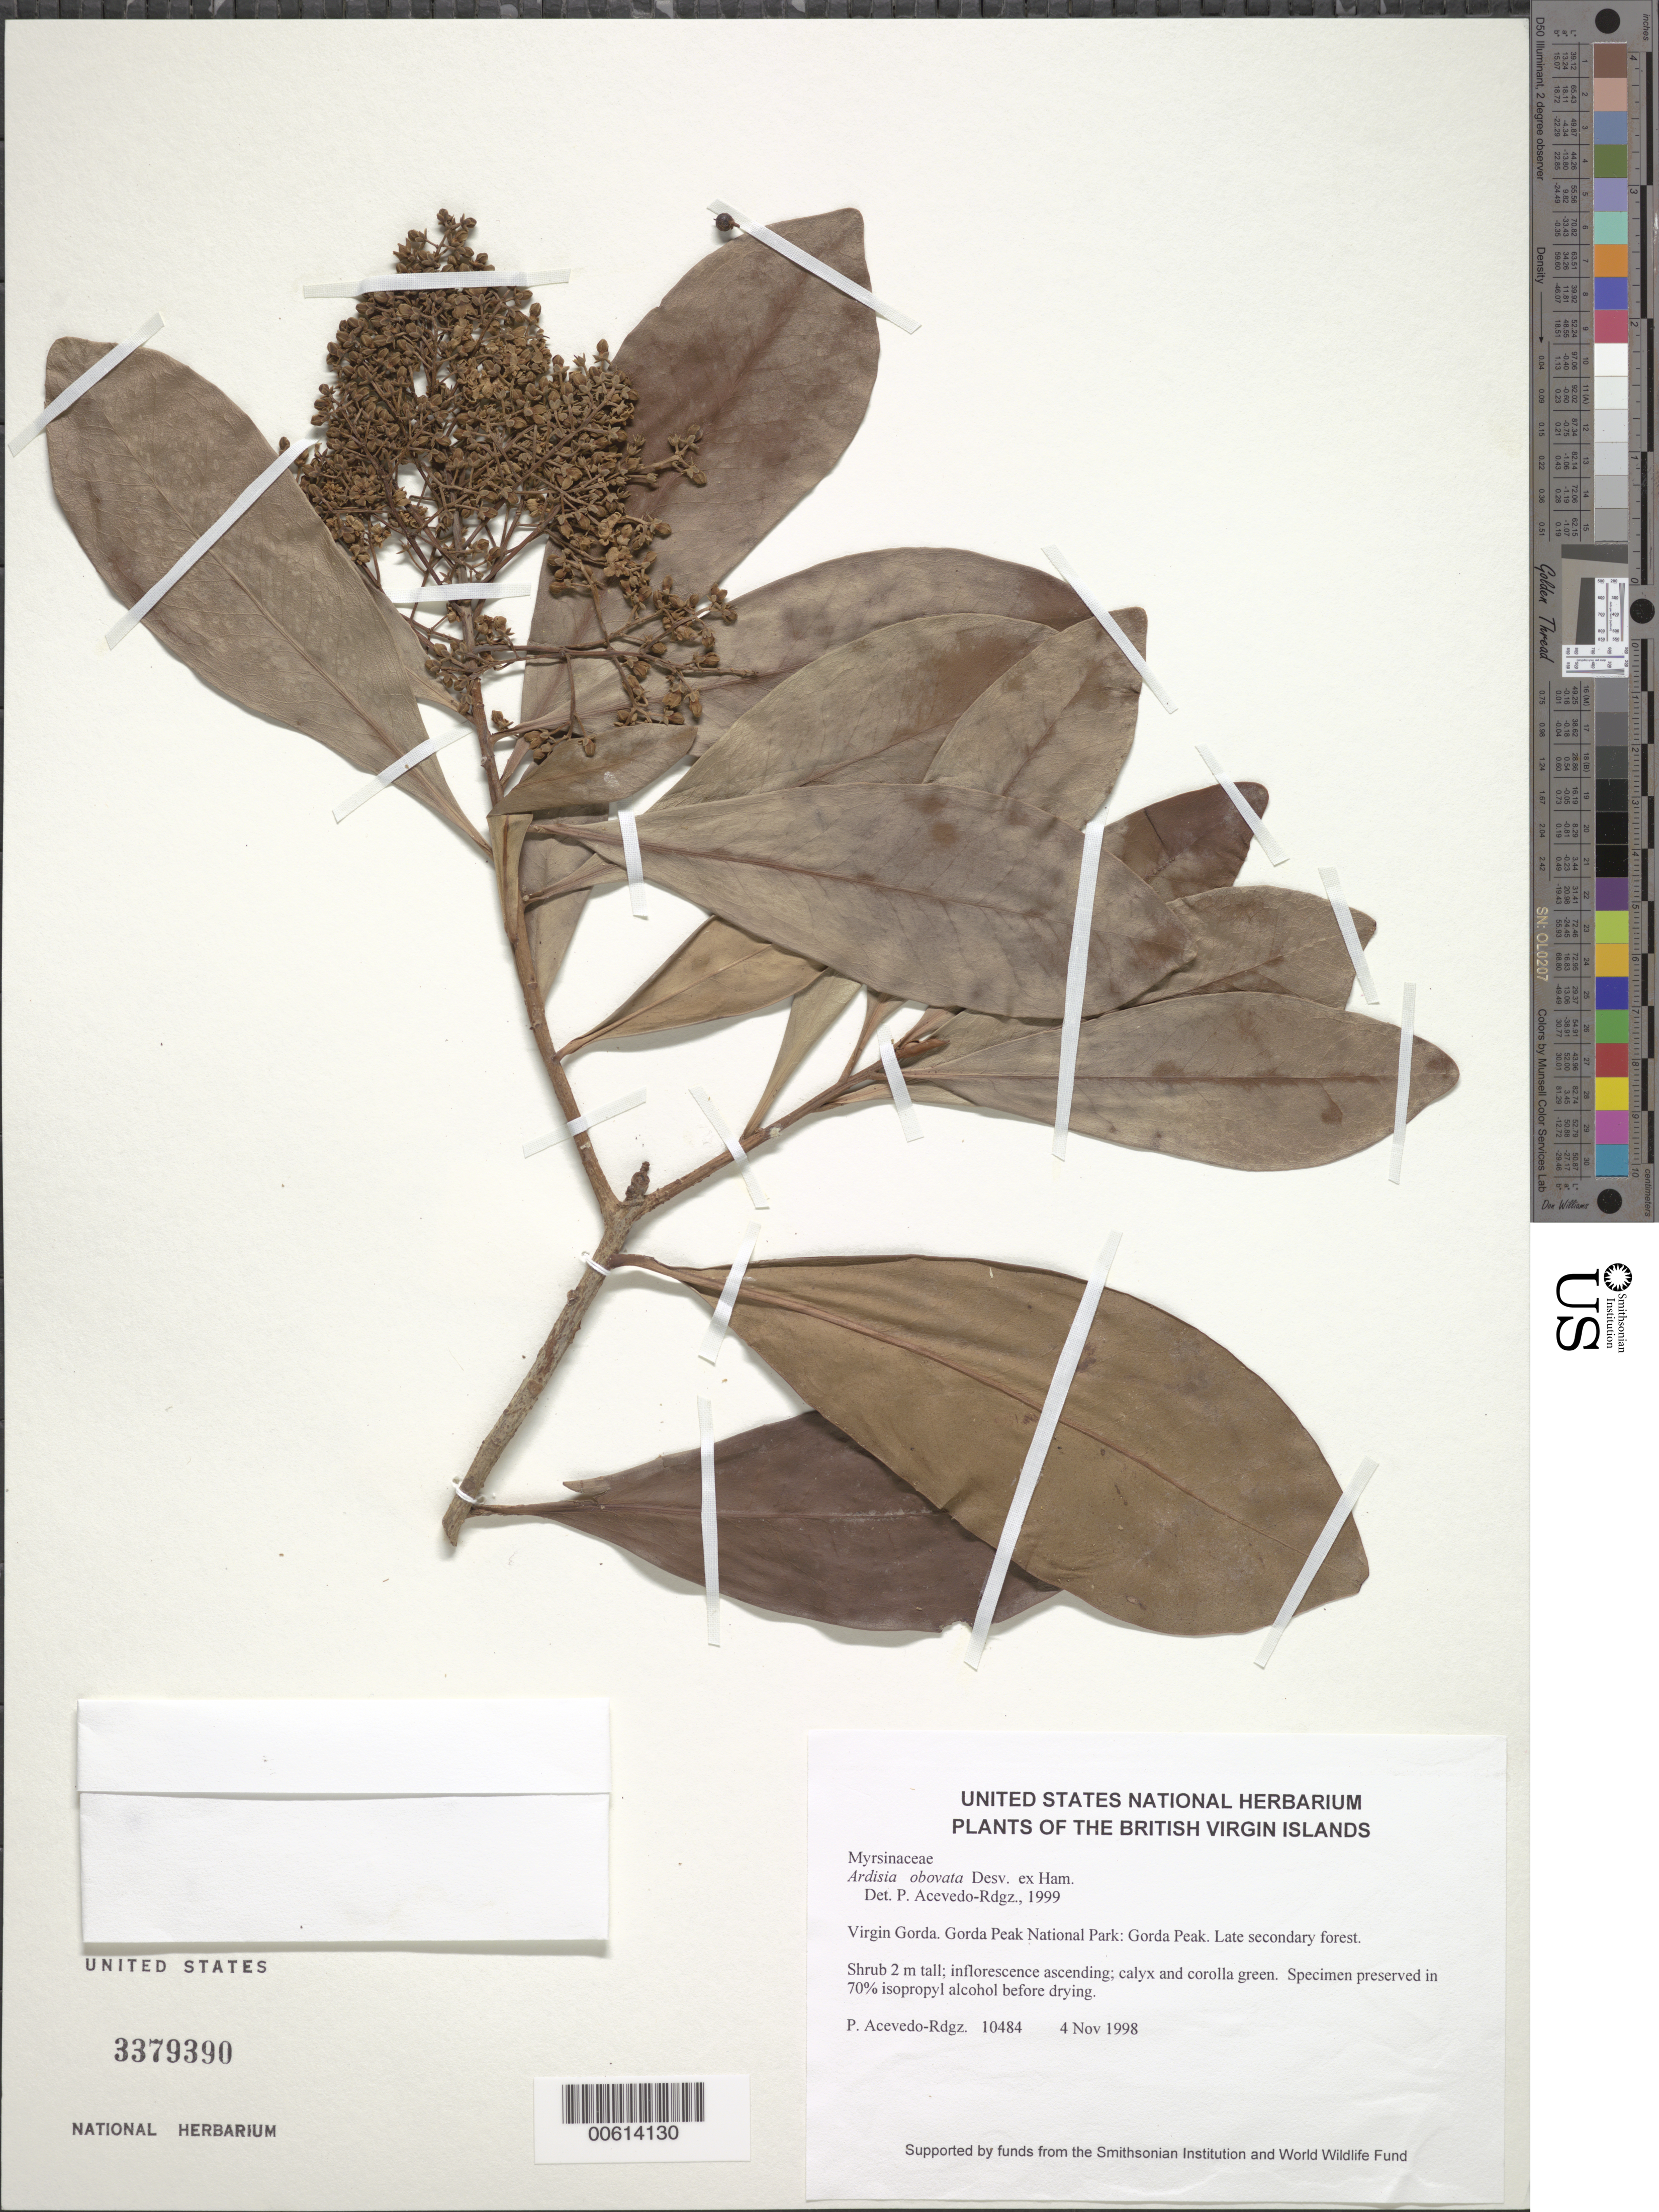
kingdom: Plantae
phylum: Tracheophyta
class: Magnoliopsida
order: Ericales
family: Primulaceae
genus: Ardisia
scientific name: Ardisia obovata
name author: Desv. ex Ham.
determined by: Acevedo-Rodríguez, P., (BOT), Smithsonian Institution - National Museum of Natural History (UNITED STATES)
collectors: P. Acevedo-Rodr.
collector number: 10484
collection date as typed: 04 Nov 1998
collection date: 1998-11-04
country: British Virgin Islands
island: Virgin Gorda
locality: Gorda Peak National Park: Gorda Peak.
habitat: Late secondary forest.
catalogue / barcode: US 3379390